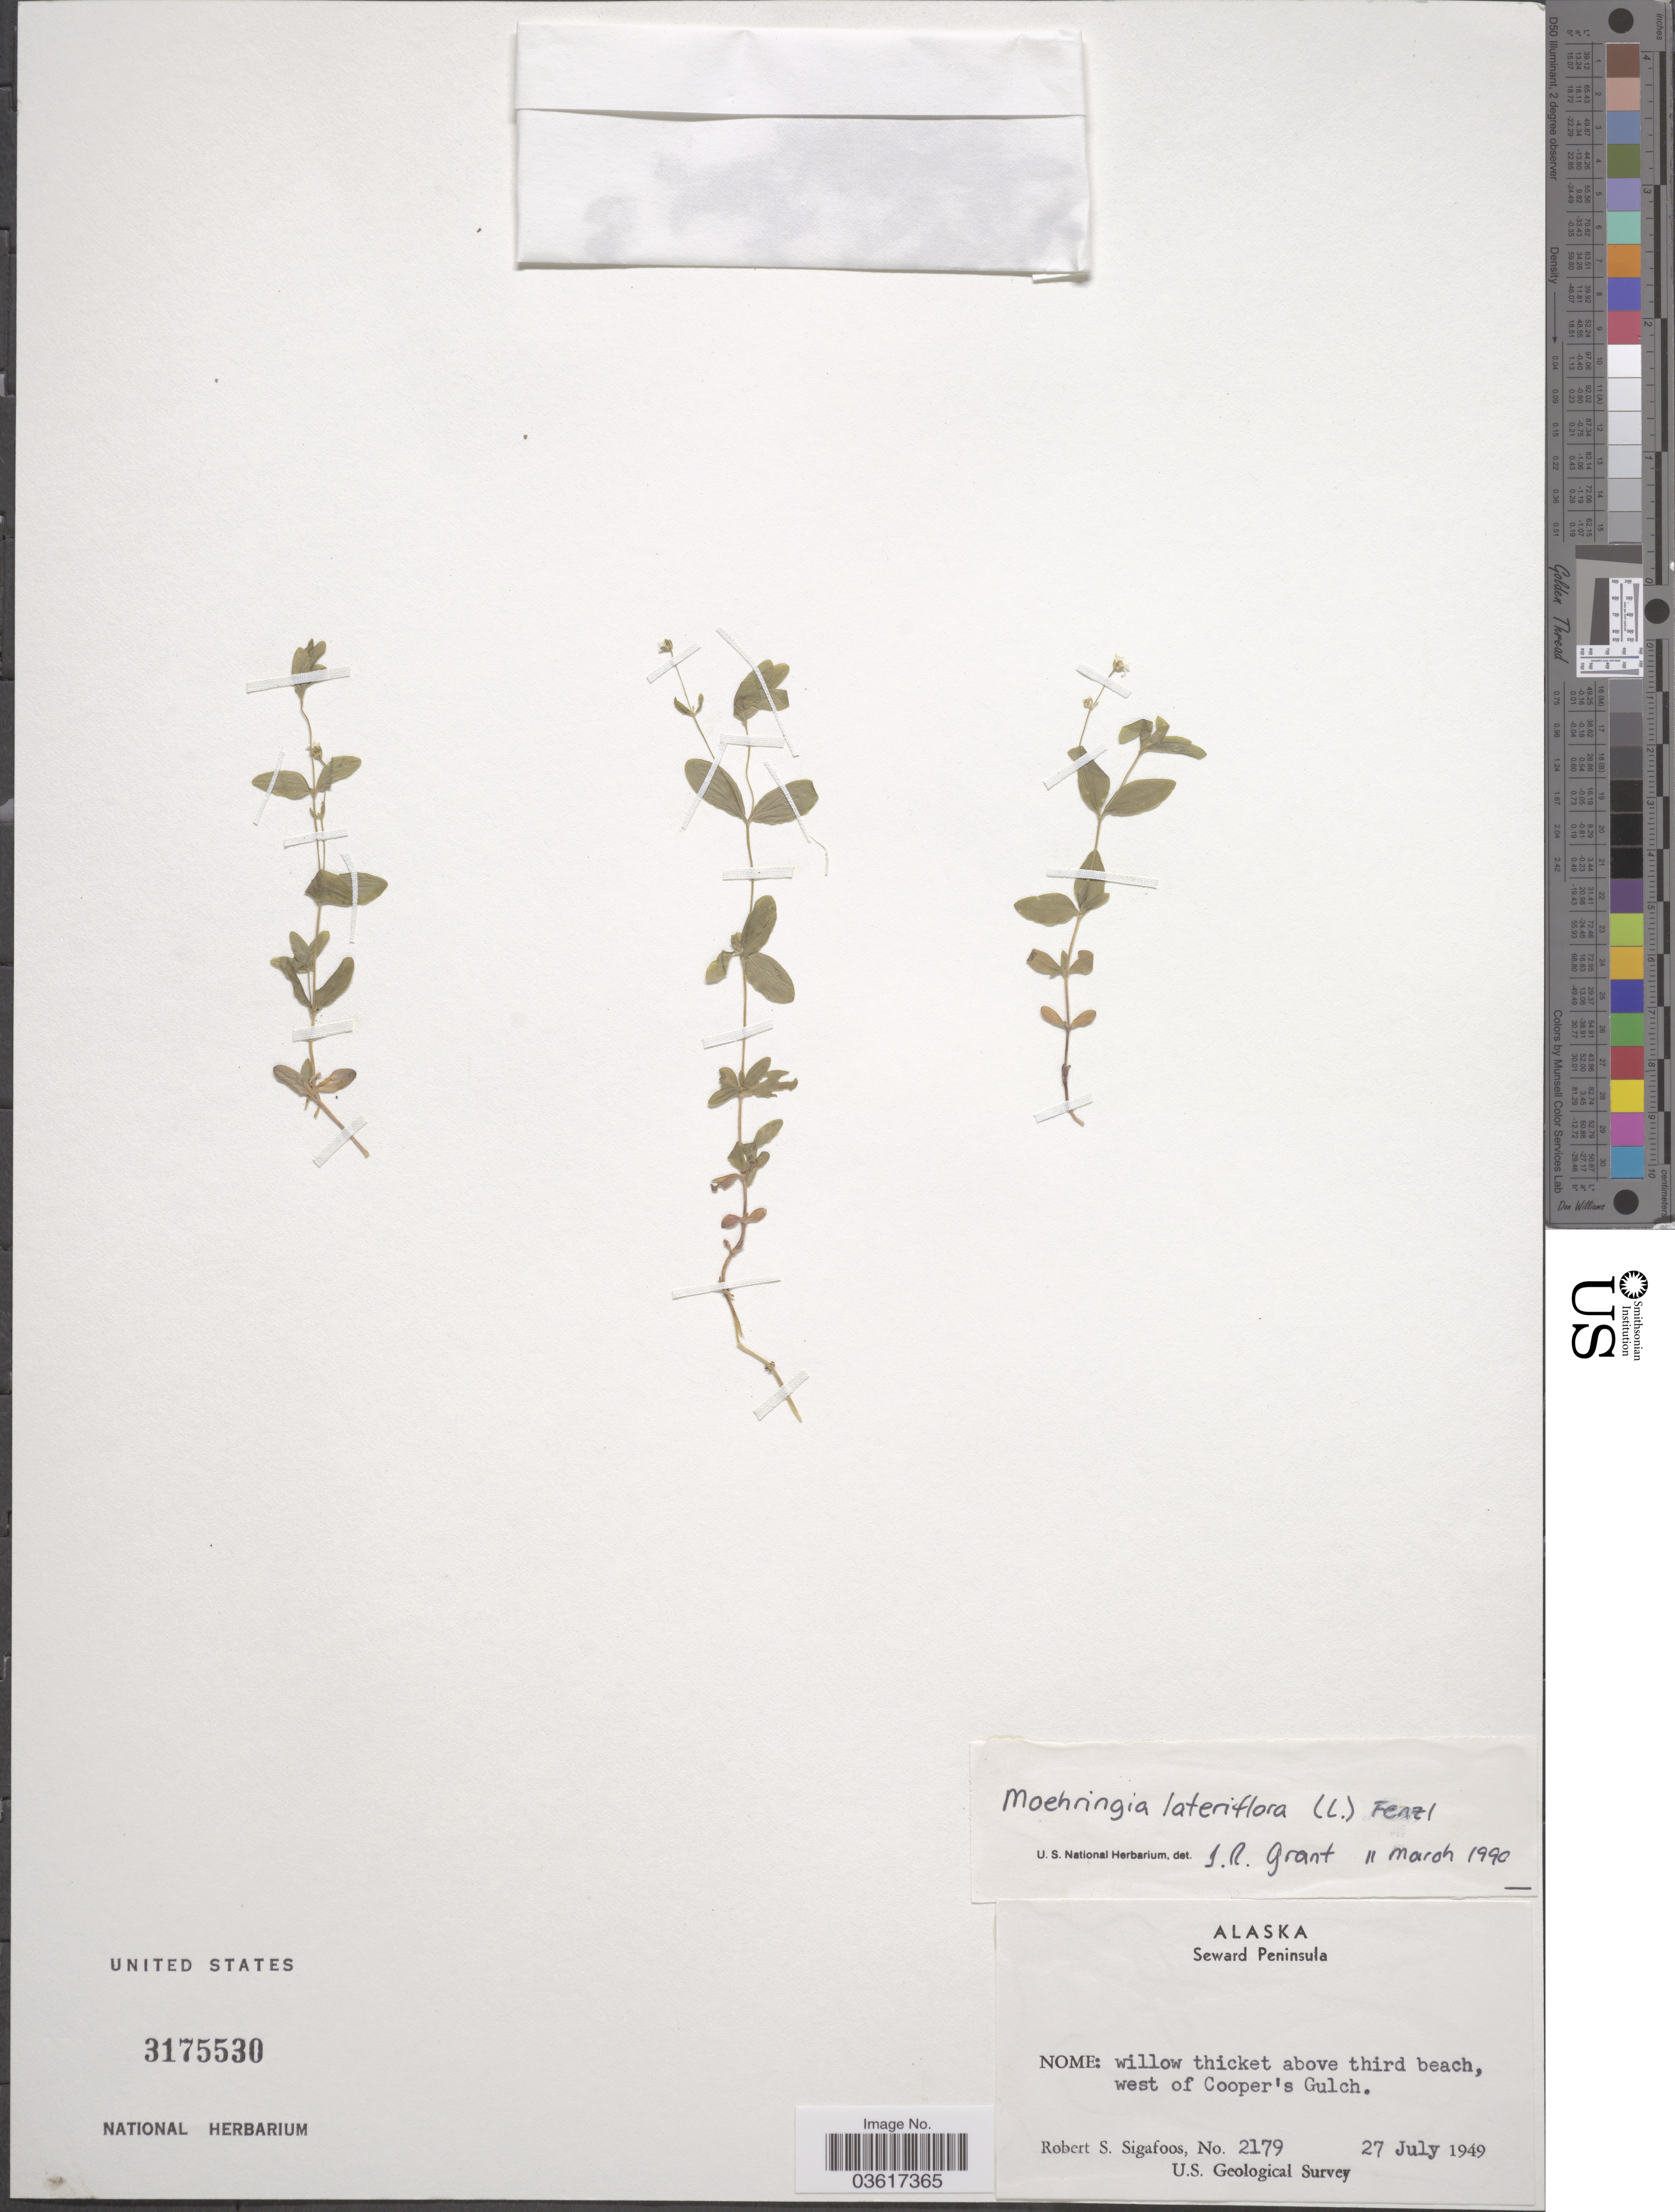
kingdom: Plantae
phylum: Tracheophyta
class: Magnoliopsida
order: Caryophyllales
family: Caryophyllaceae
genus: Moehringia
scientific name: Moehringia lateriflora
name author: (L.) Fenzl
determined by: Grant, J. R., (SWITZERLAND)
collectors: R. Sigafoos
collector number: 2179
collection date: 1949-07-27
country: United States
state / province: Alaska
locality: Seward Peninsula. Nome: west of Cooper's Gulch.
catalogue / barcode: US 3175530